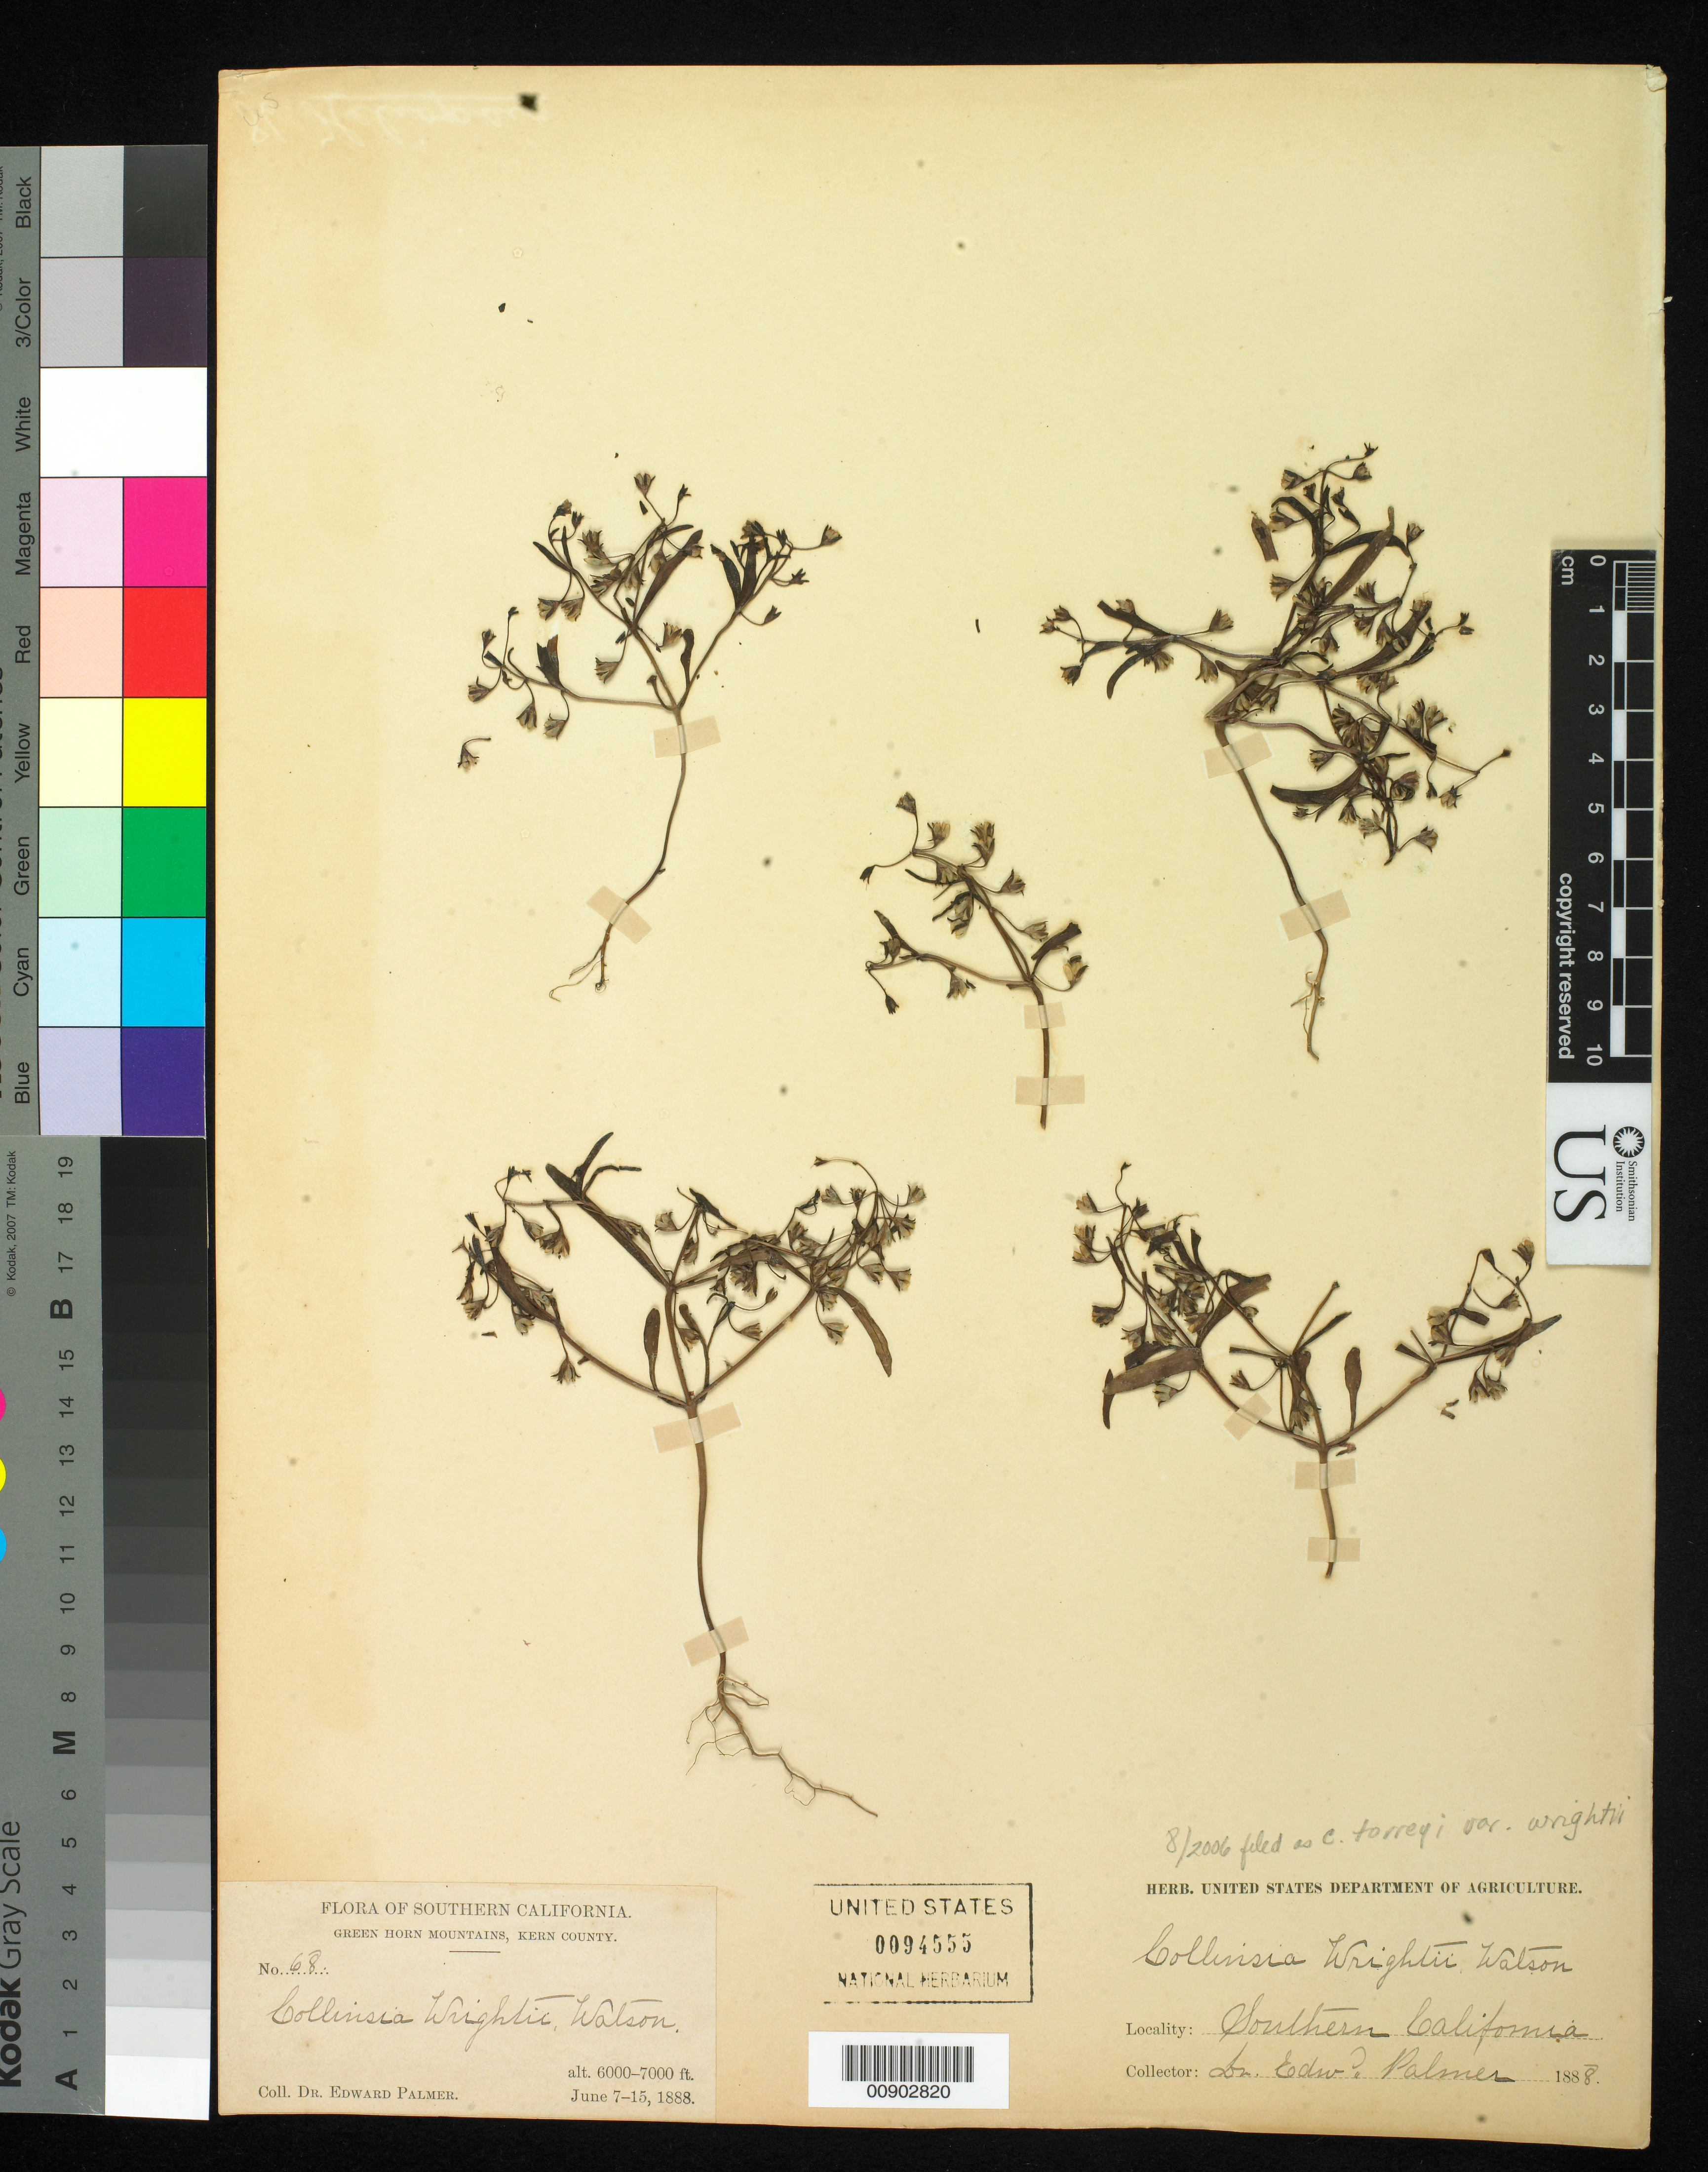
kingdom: Plantae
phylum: Tracheophyta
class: Magnoliopsida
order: Lamiales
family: Plantaginaceae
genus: Collinsia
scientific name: Collinsia torreyi var. wrightii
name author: A. Gray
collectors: E. Palmer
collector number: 68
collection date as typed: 07 Jun 1888 to 15 Jun 1888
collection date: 1888-06-07/1888-06-15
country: United States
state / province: California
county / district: Kern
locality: Green Horn Mountains, Kern County, California.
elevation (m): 1829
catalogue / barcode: US 94555